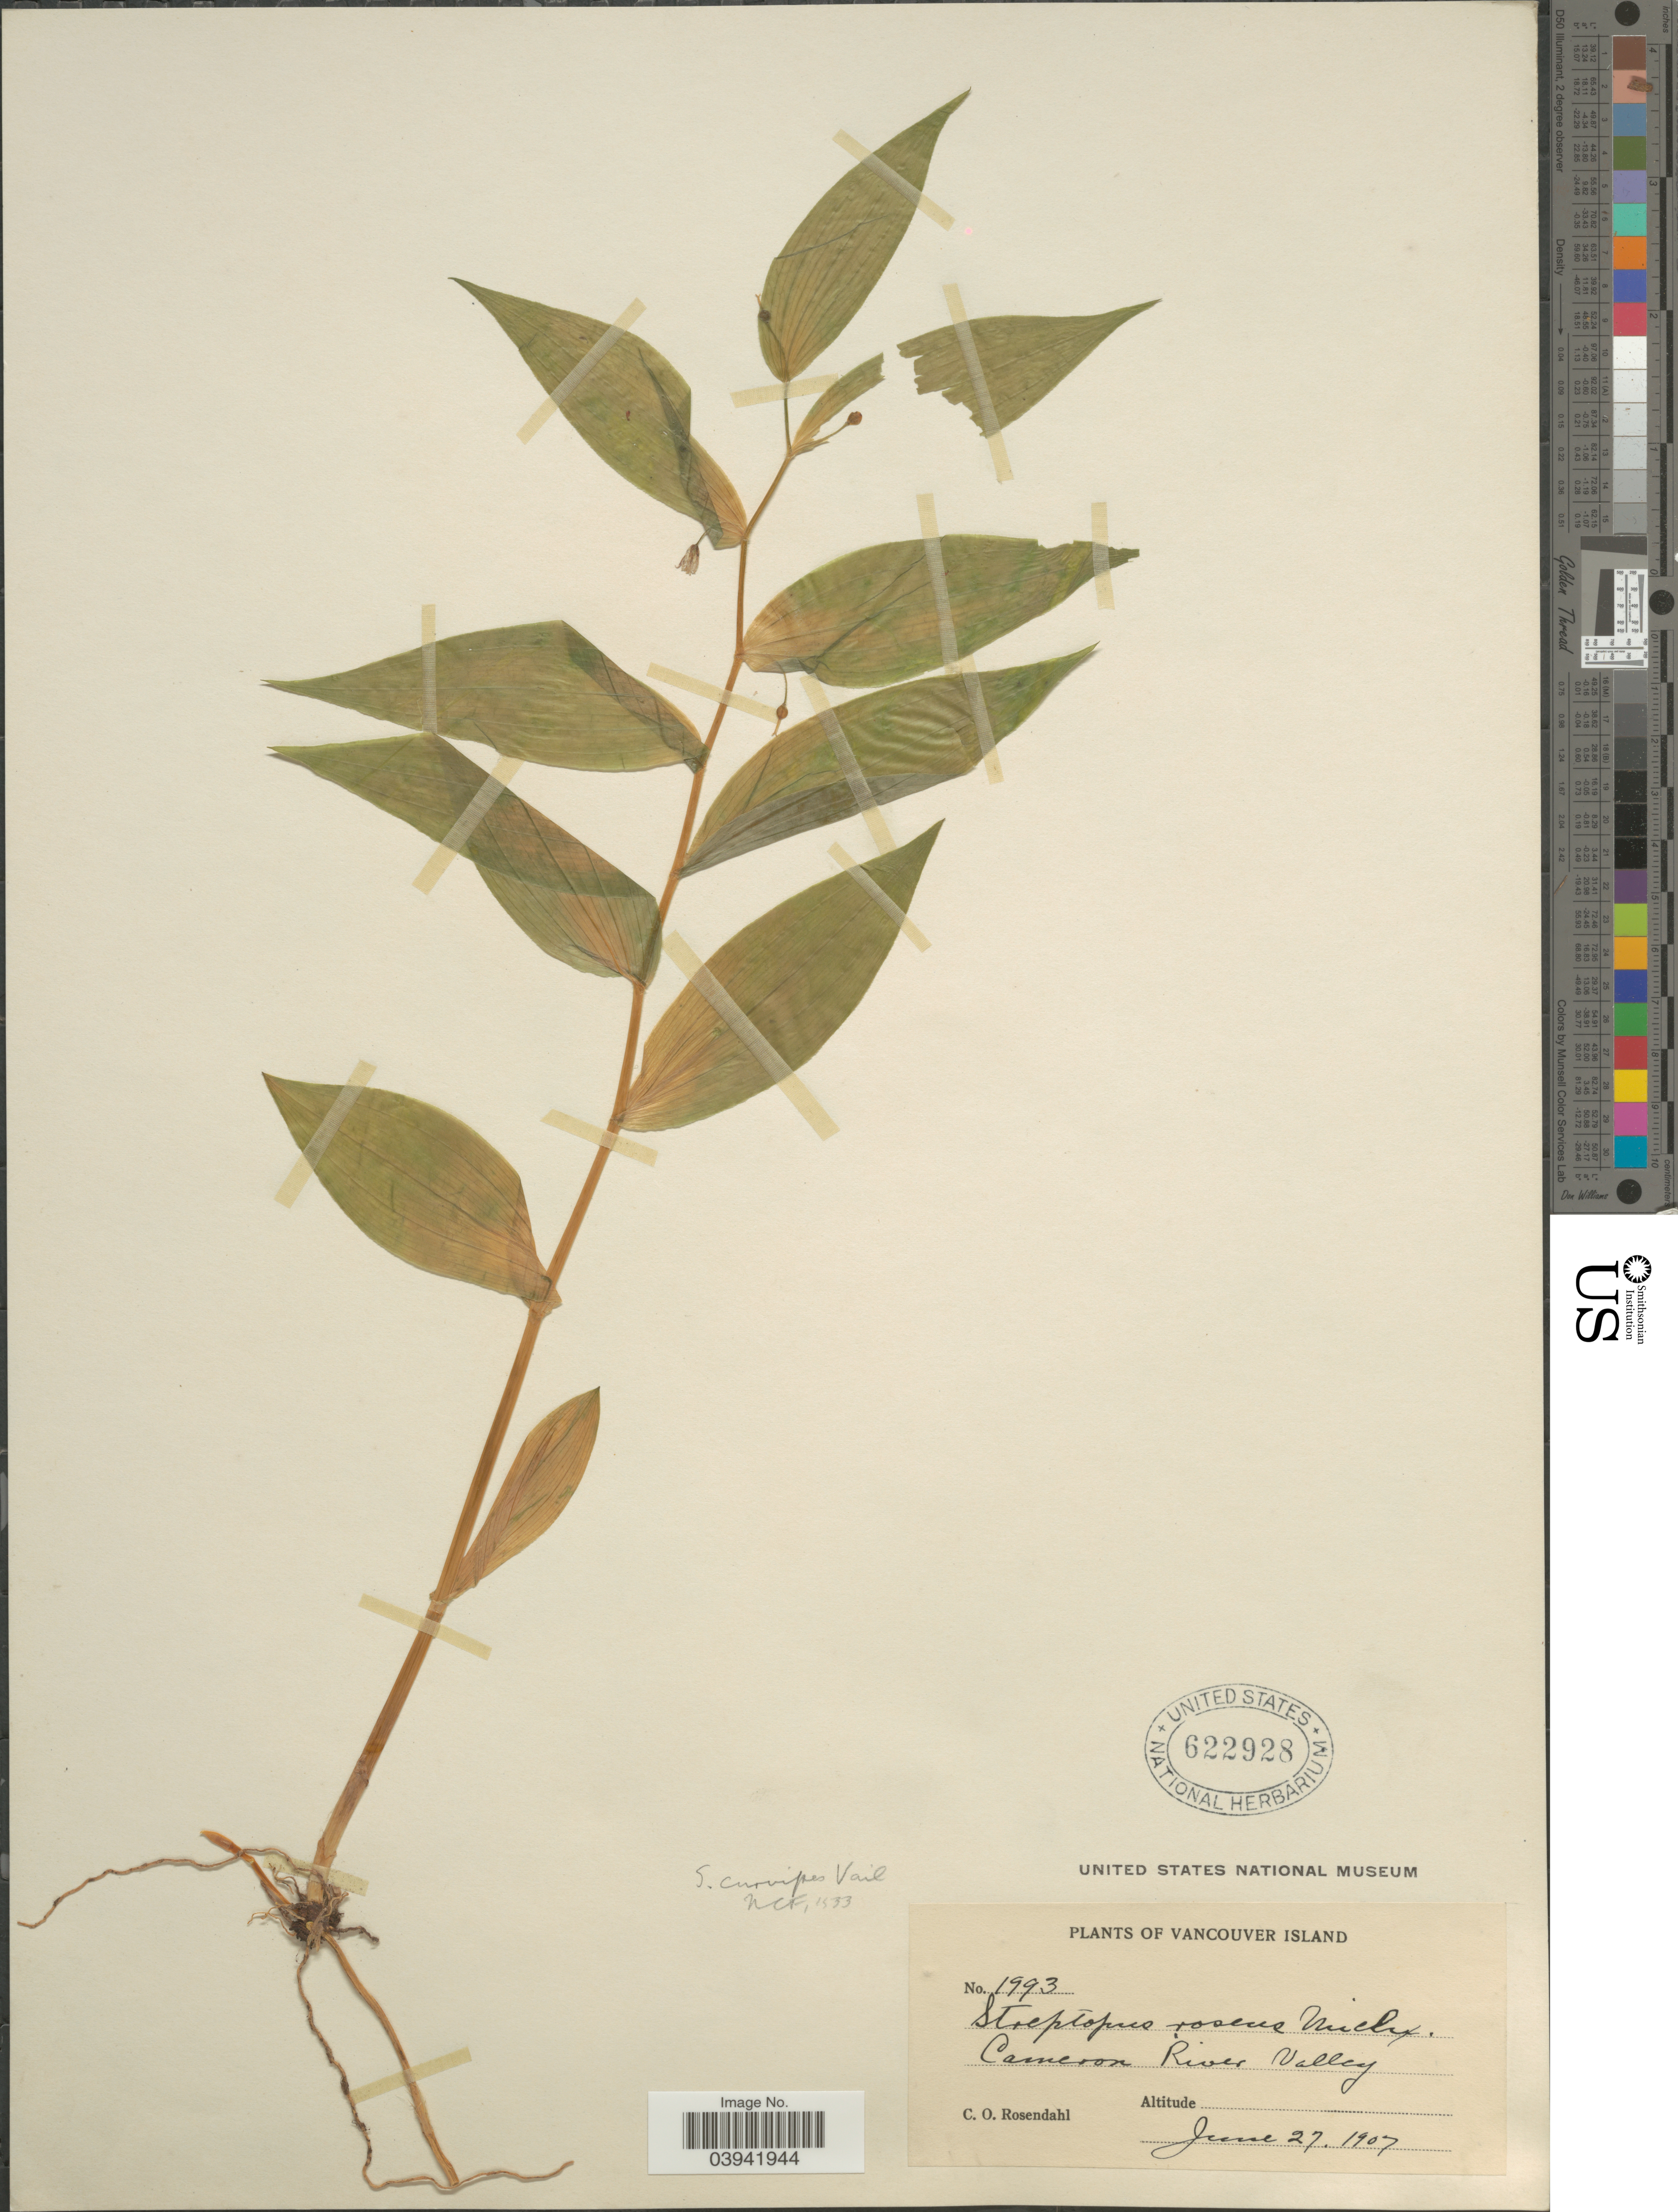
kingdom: Plantae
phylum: Tracheophyta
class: Liliopsida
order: Liliales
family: Liliaceae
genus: Streptopus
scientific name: Streptopus roseus var. curvipes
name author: (Vail) Fassett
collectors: C. O. Rosendahl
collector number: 1993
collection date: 1907-06-27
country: Canada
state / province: British Columbia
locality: Vancouver Island. Cameron River Valley.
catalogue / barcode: US 622928